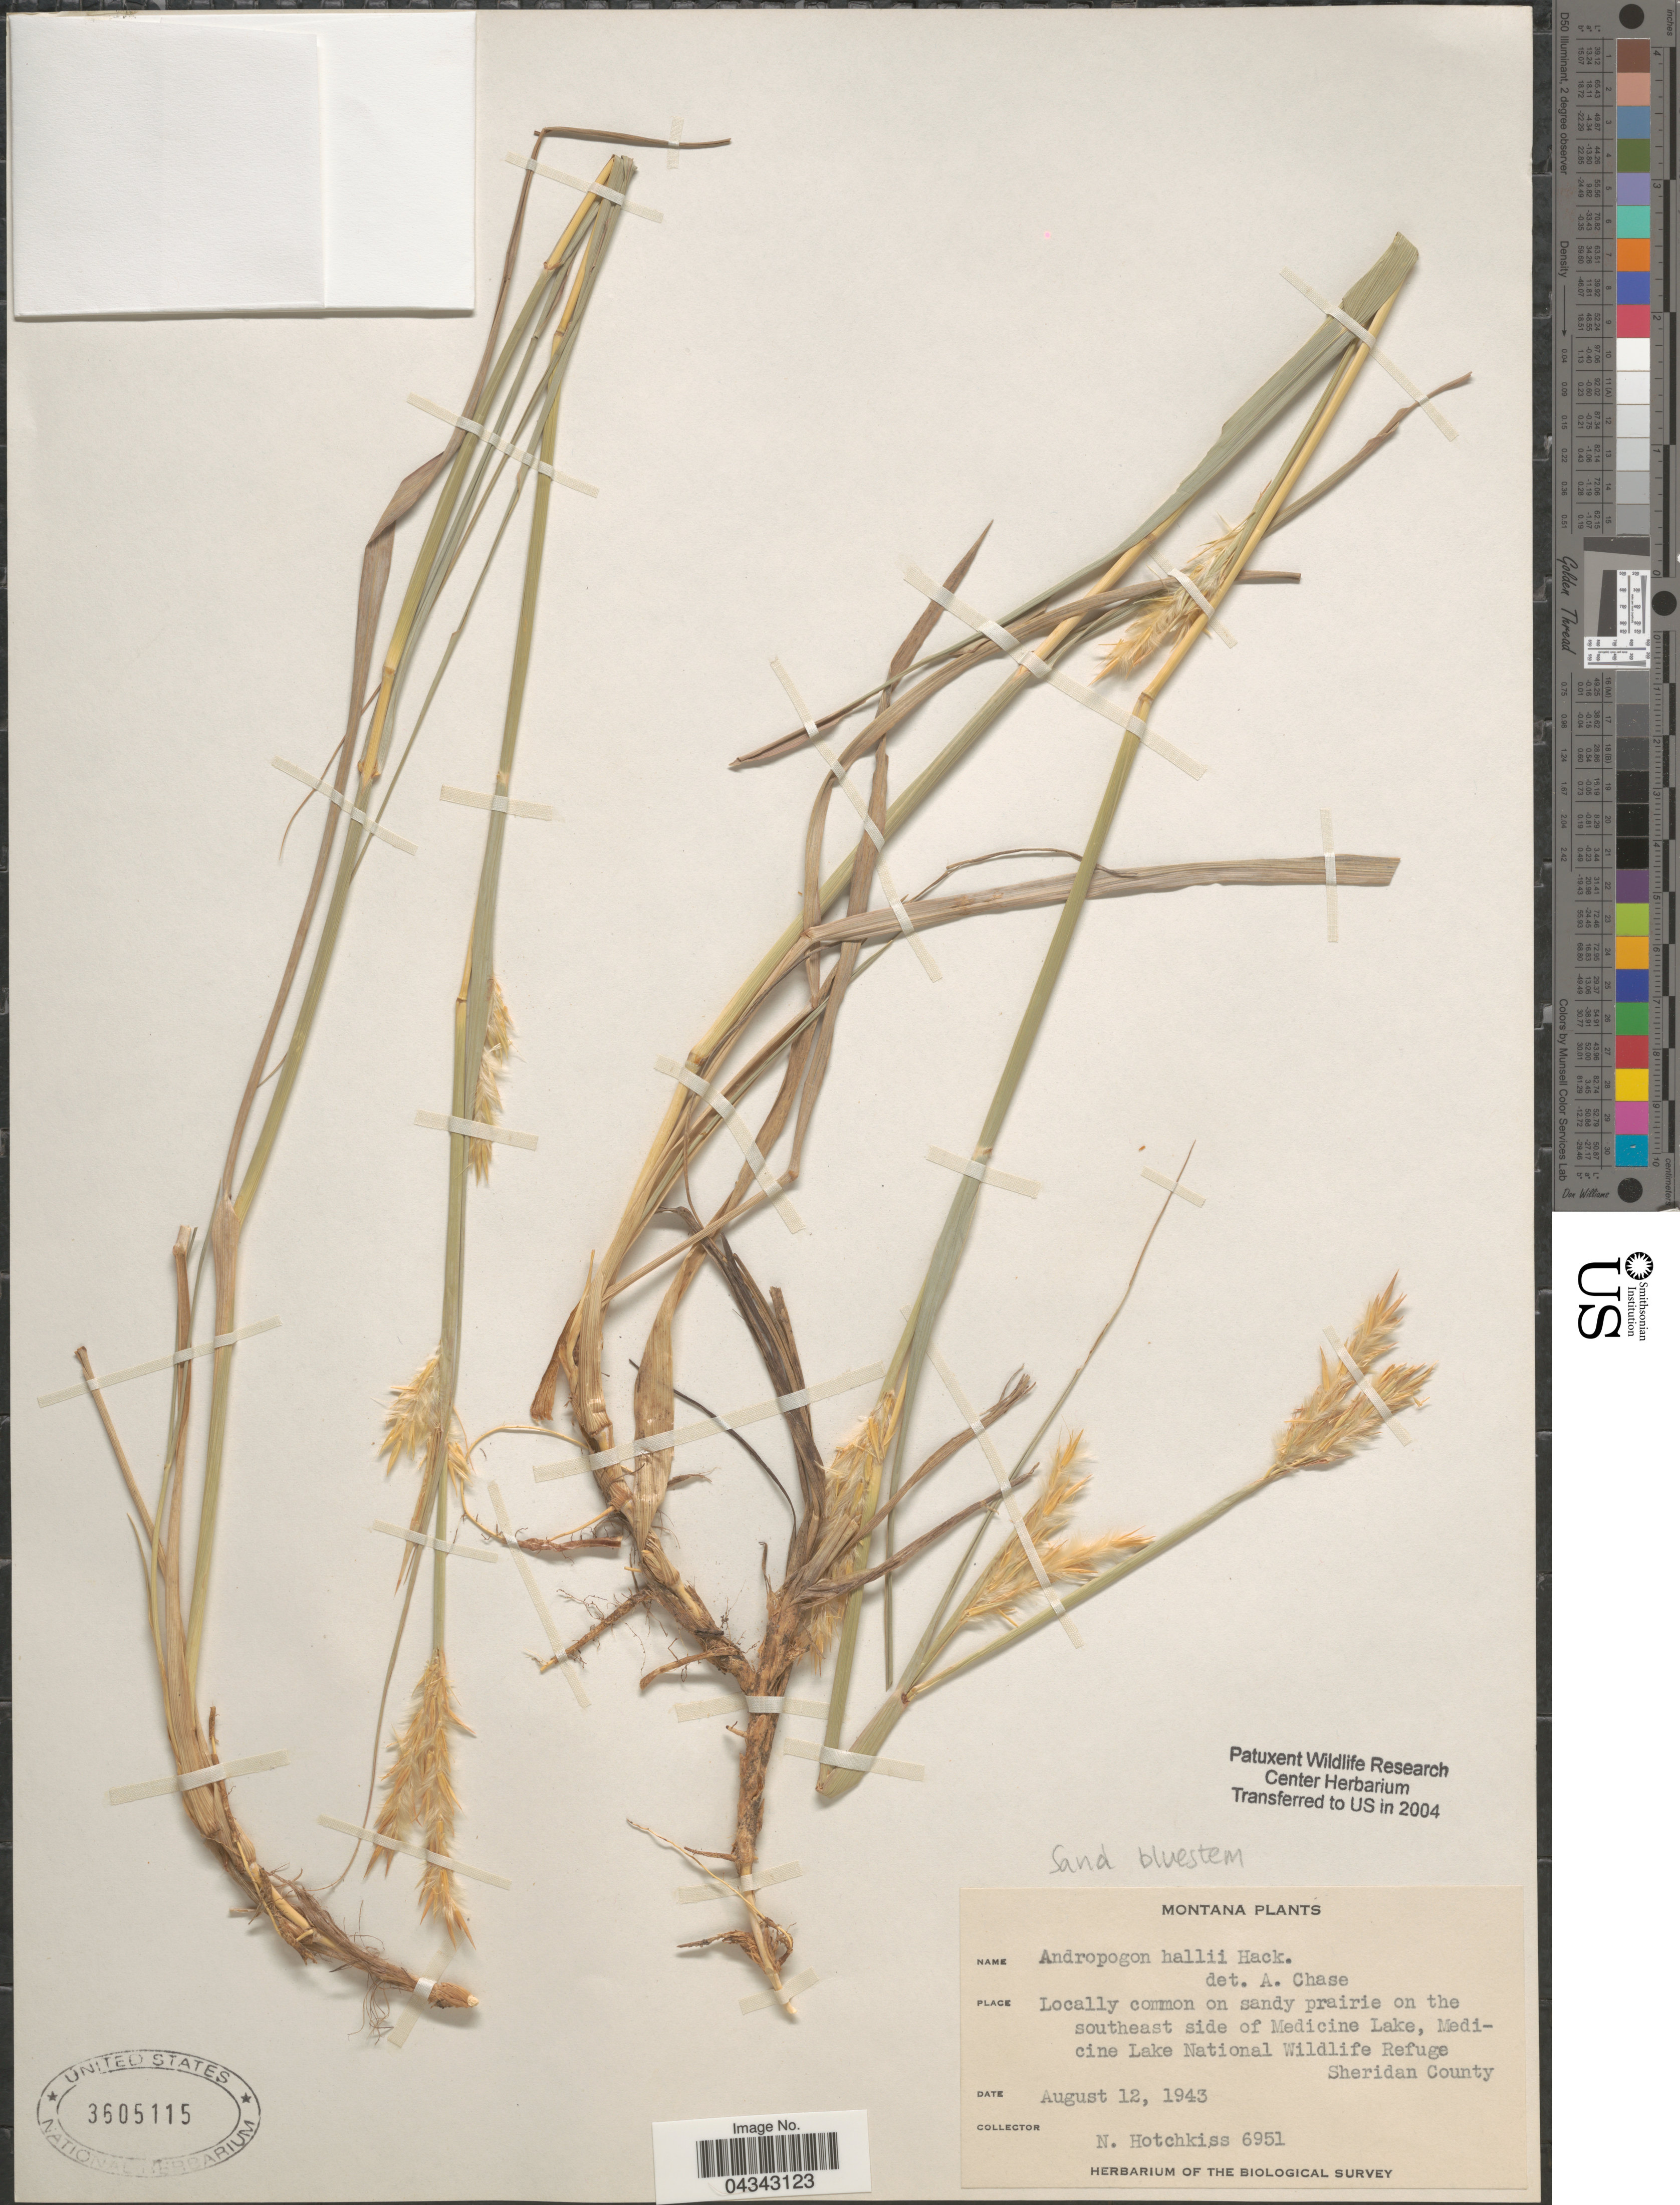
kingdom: Plantae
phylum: Tracheophyta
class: Liliopsida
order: Poales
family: Poaceae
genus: Andropogon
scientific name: Andropogon gerardii subsp. hallii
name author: (Hack.) Wipff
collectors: N. Hotchkiss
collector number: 6951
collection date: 1943-08-12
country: United States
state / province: Montana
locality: Locally common on sandy prairie on the southeast side of Medicine Lake, Medicine Lake National Wildlife Refuge. Sheridan County. Biological Survey.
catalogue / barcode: US 3605115